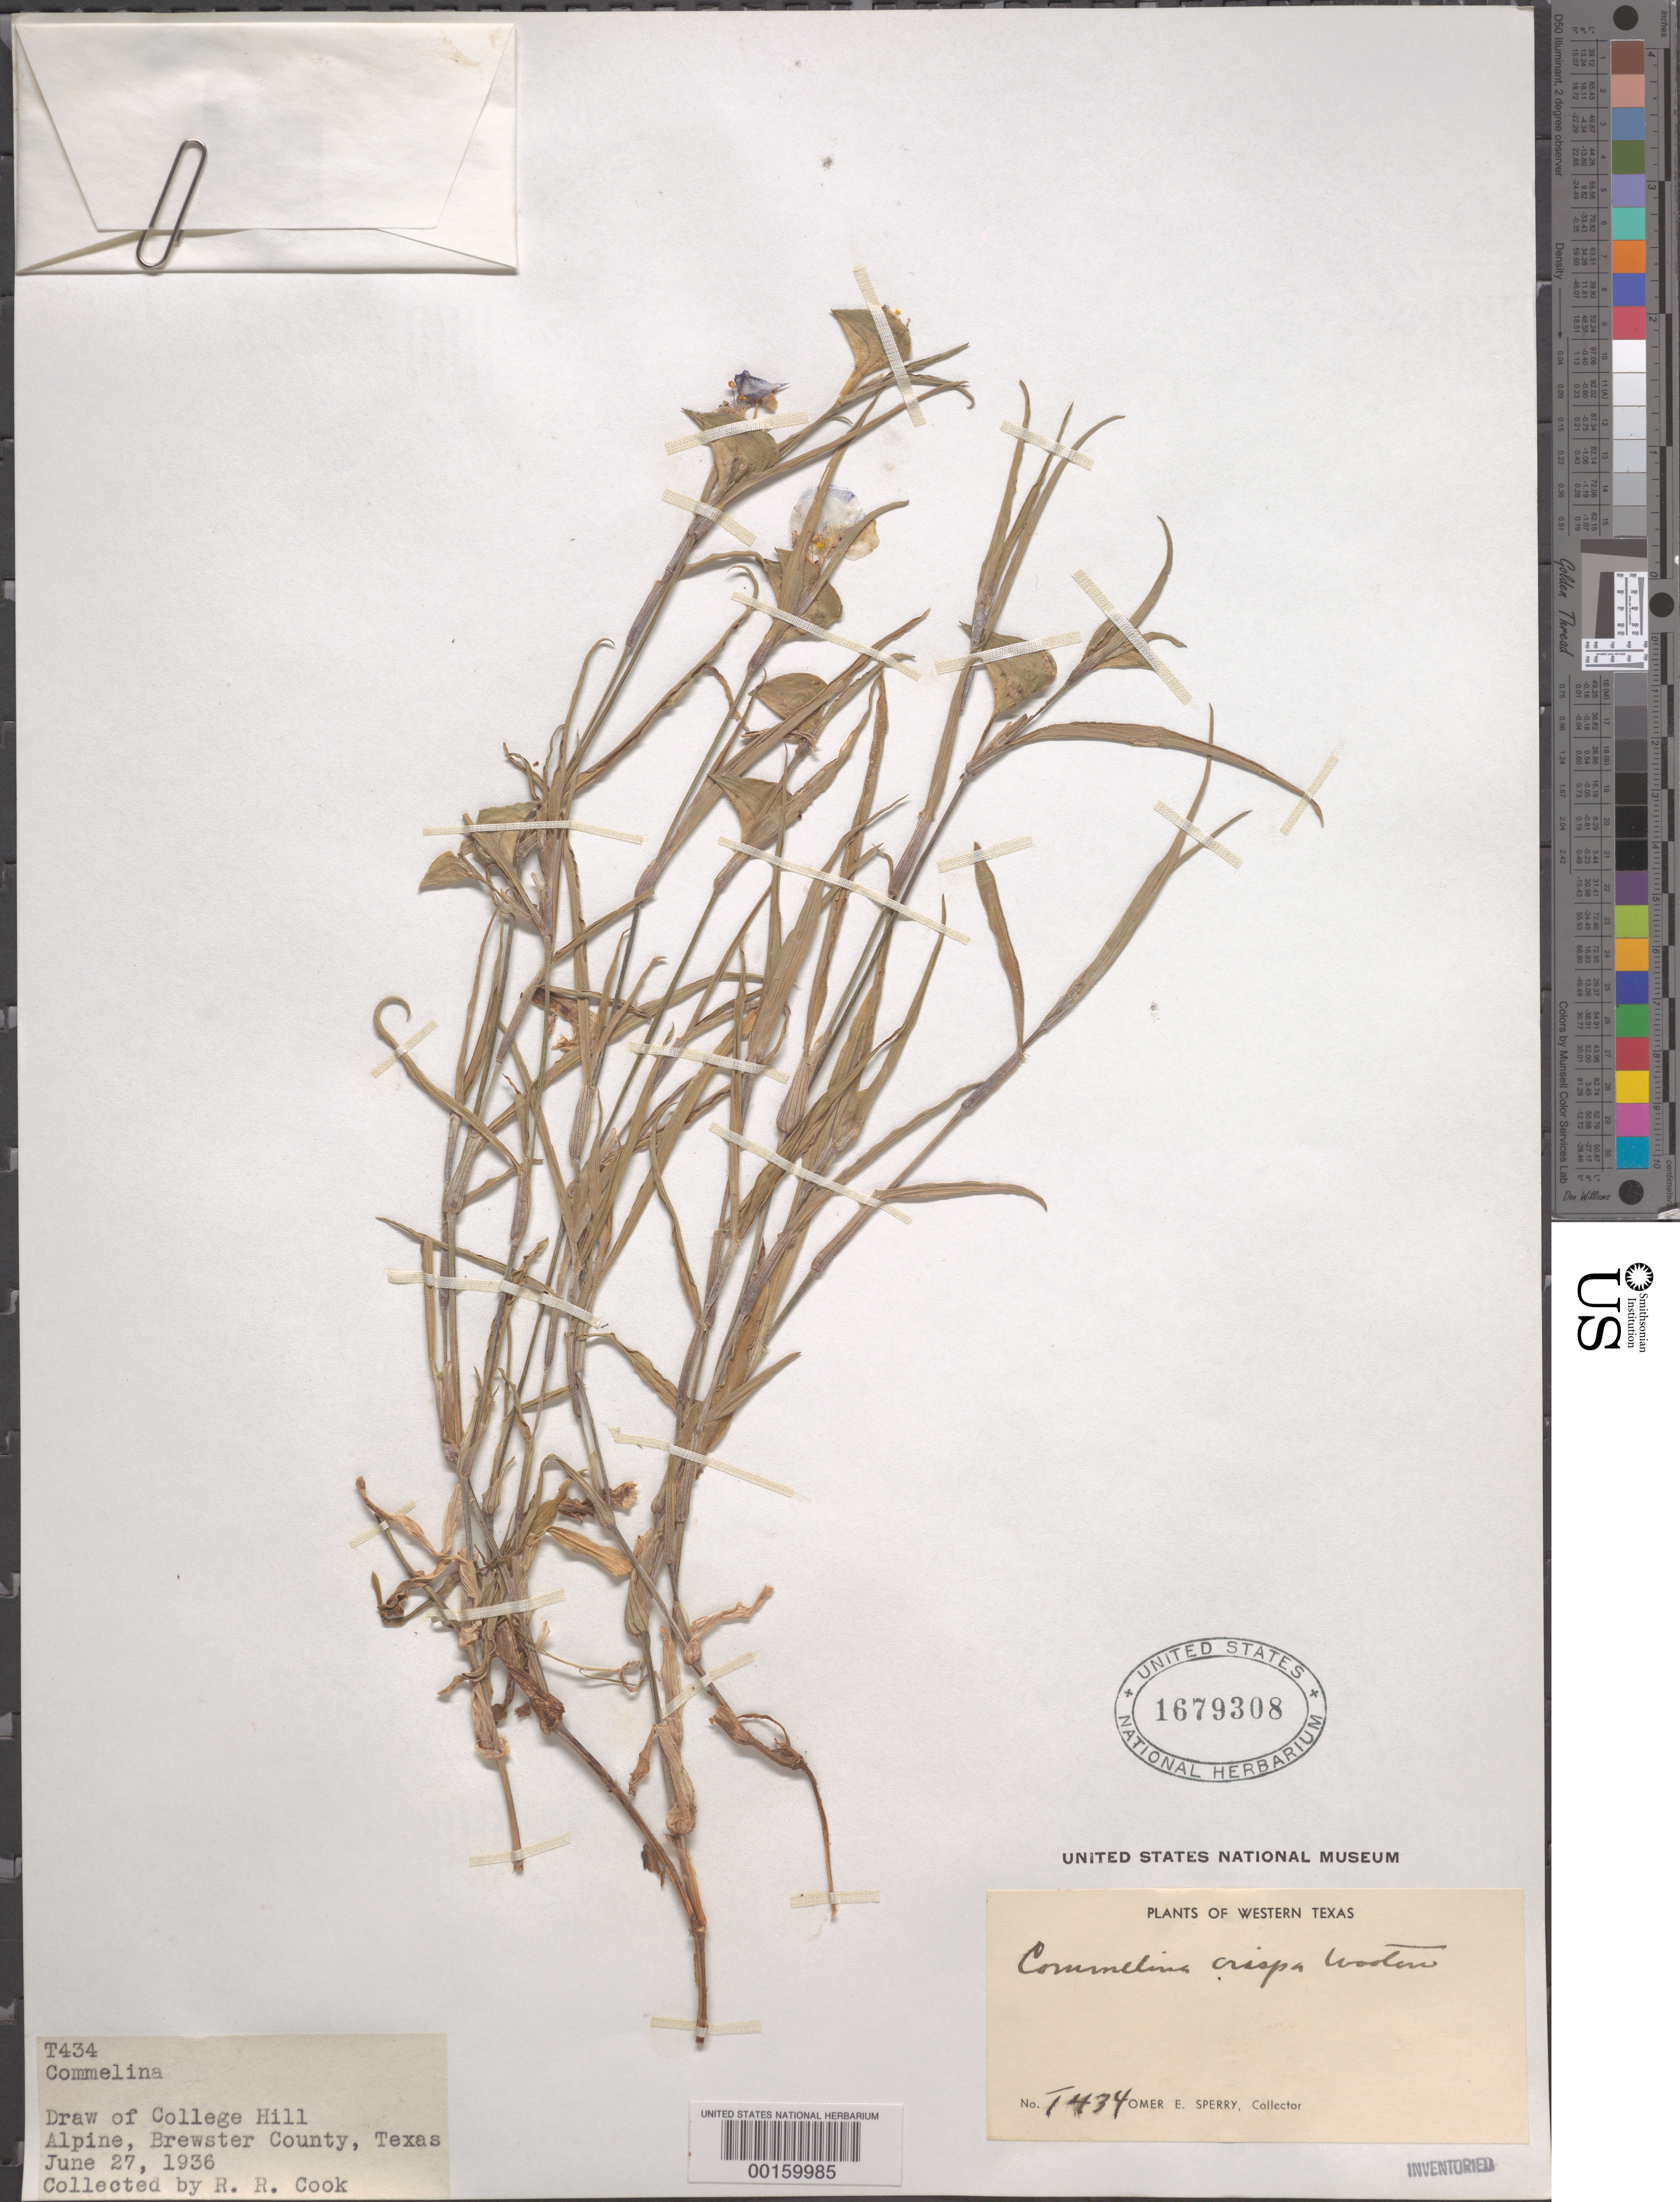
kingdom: Plantae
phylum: Tracheophyta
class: Liliopsida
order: Commelinales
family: Commelinaceae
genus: Commelina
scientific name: Commelina erecta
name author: L.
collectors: R. R. Cook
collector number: T434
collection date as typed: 27 Jun 1936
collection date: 1936-06-27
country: United States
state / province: Texas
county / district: Brewster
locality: Alpine, draw of college hill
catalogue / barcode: US 1679308